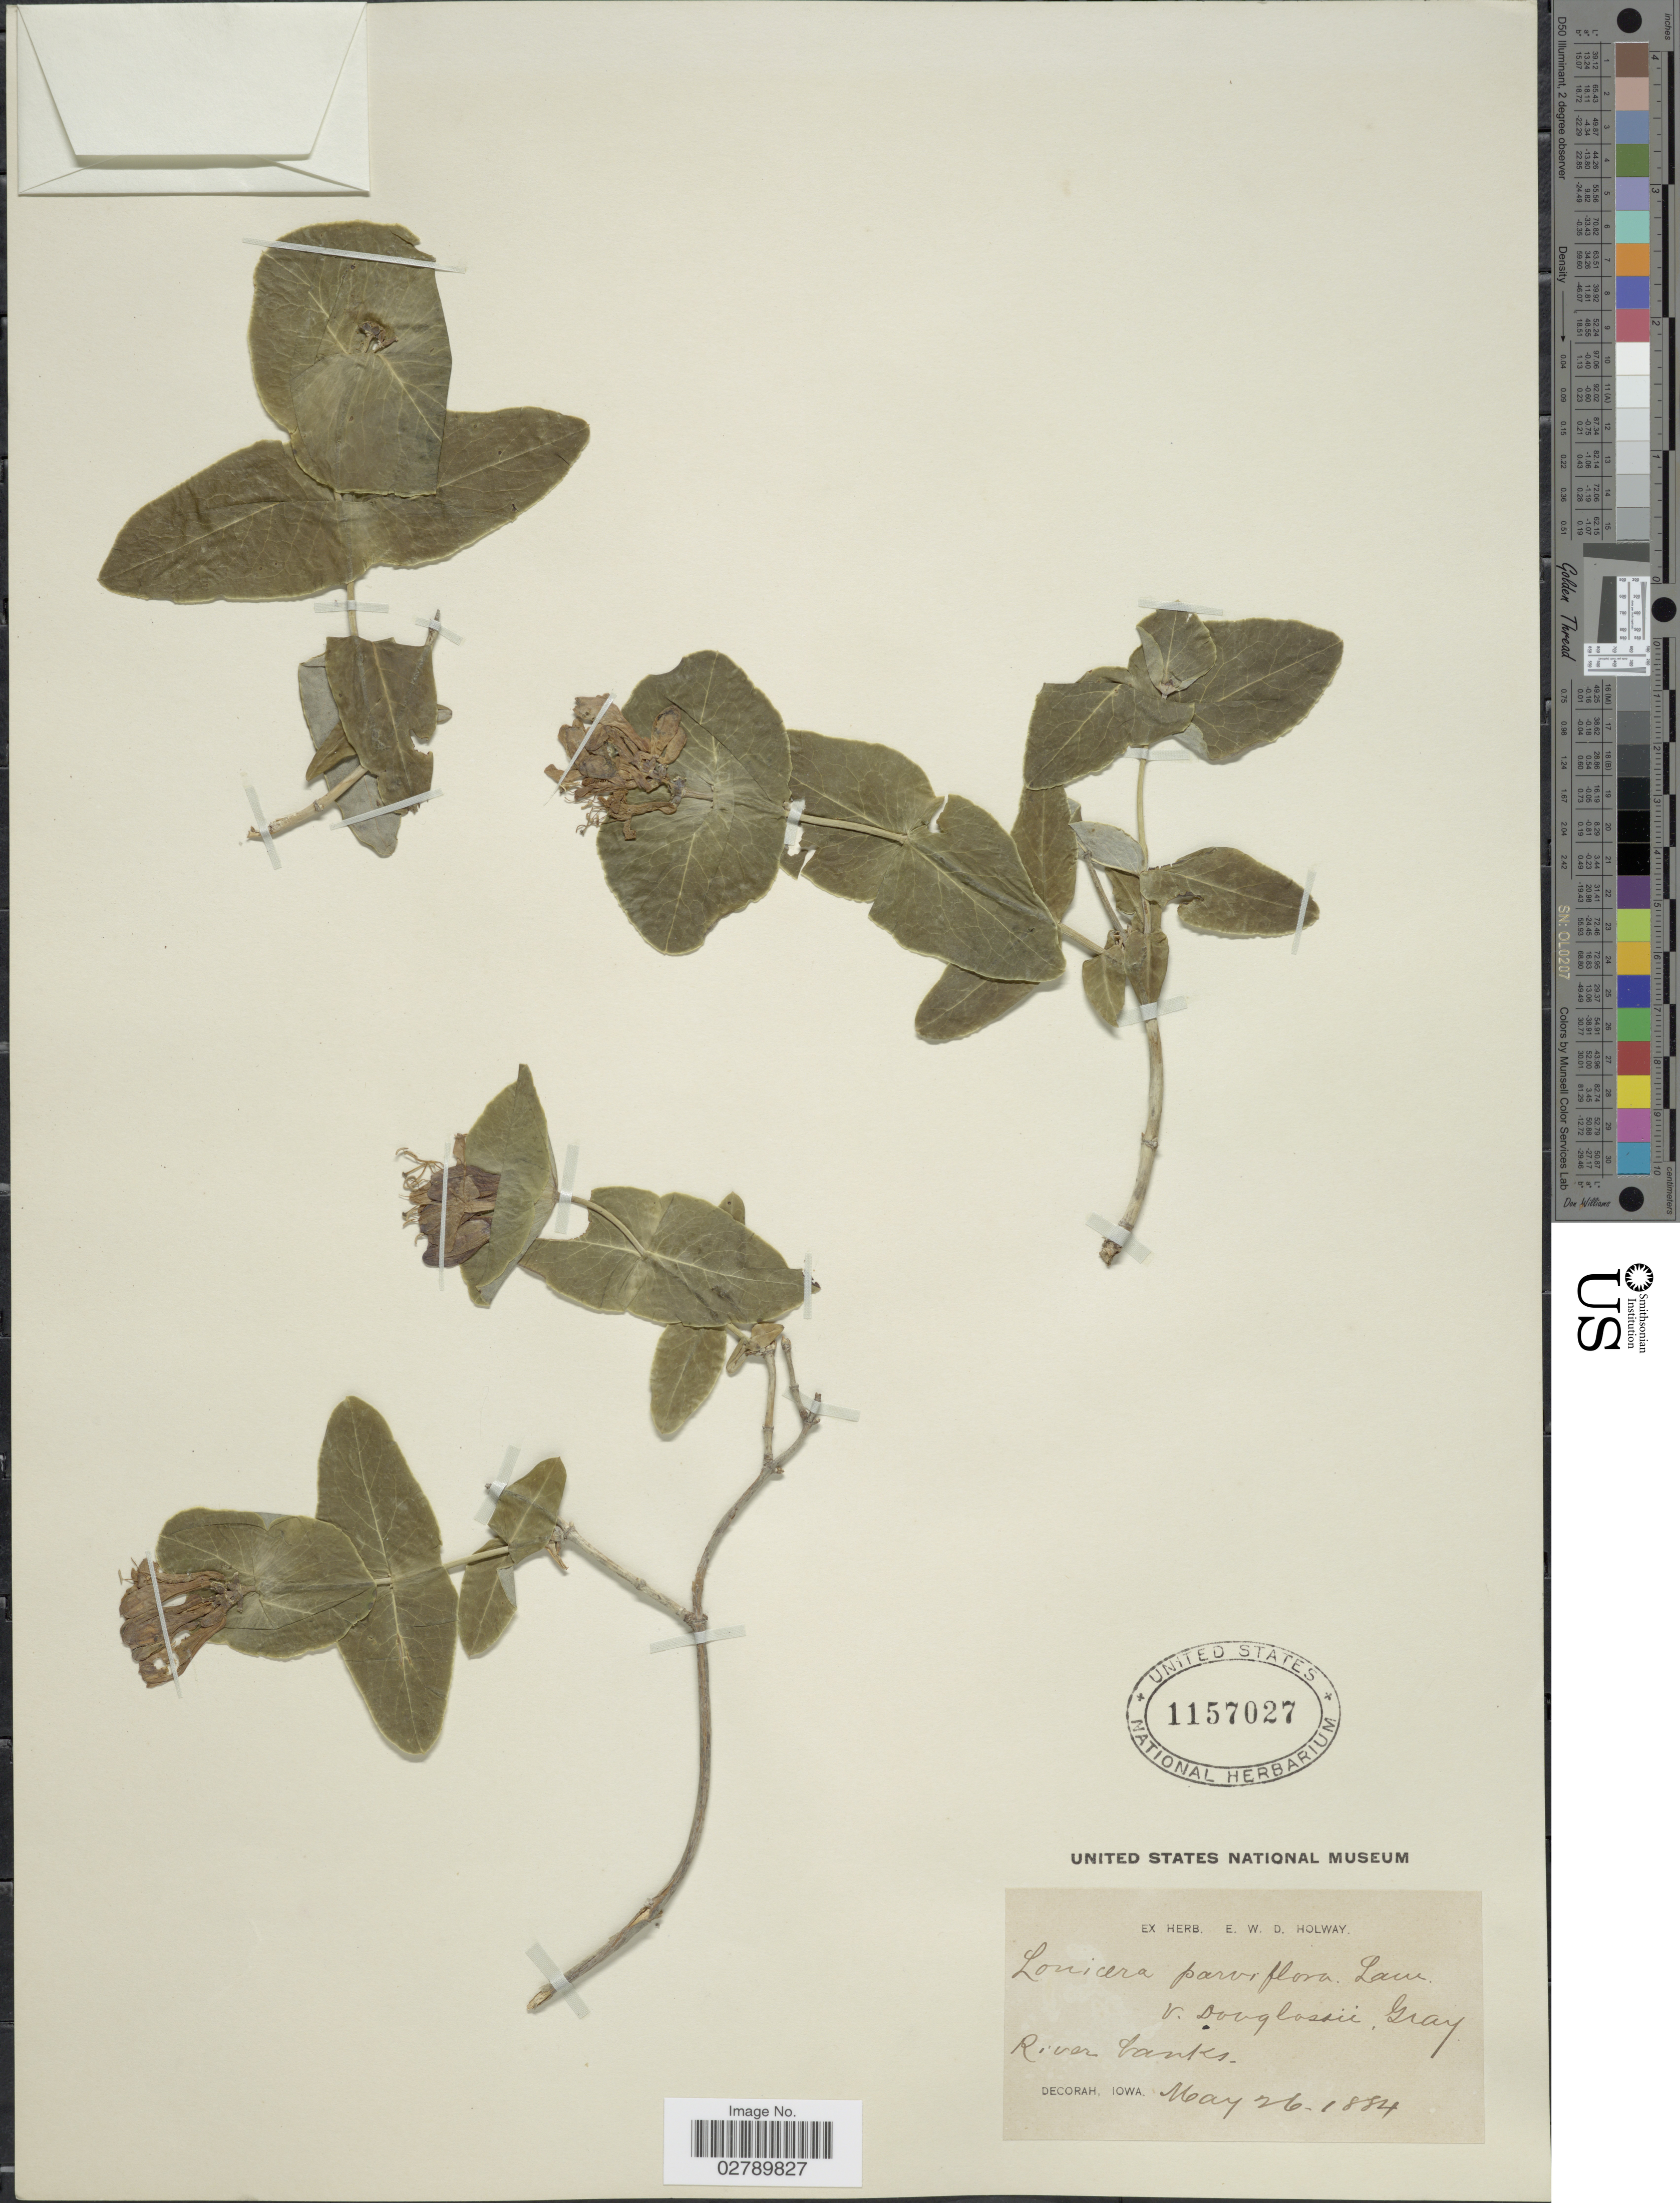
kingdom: Plantae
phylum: Tracheophyta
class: Magnoliopsida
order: Dipsacales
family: Caprifoliaceae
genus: Lonicera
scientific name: Lonicera parviflora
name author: Lam.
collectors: ex herb. E.W.D. Holway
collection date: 1884-05-26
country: United States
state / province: Iowa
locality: River banks. Decorah.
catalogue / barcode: US 1157027